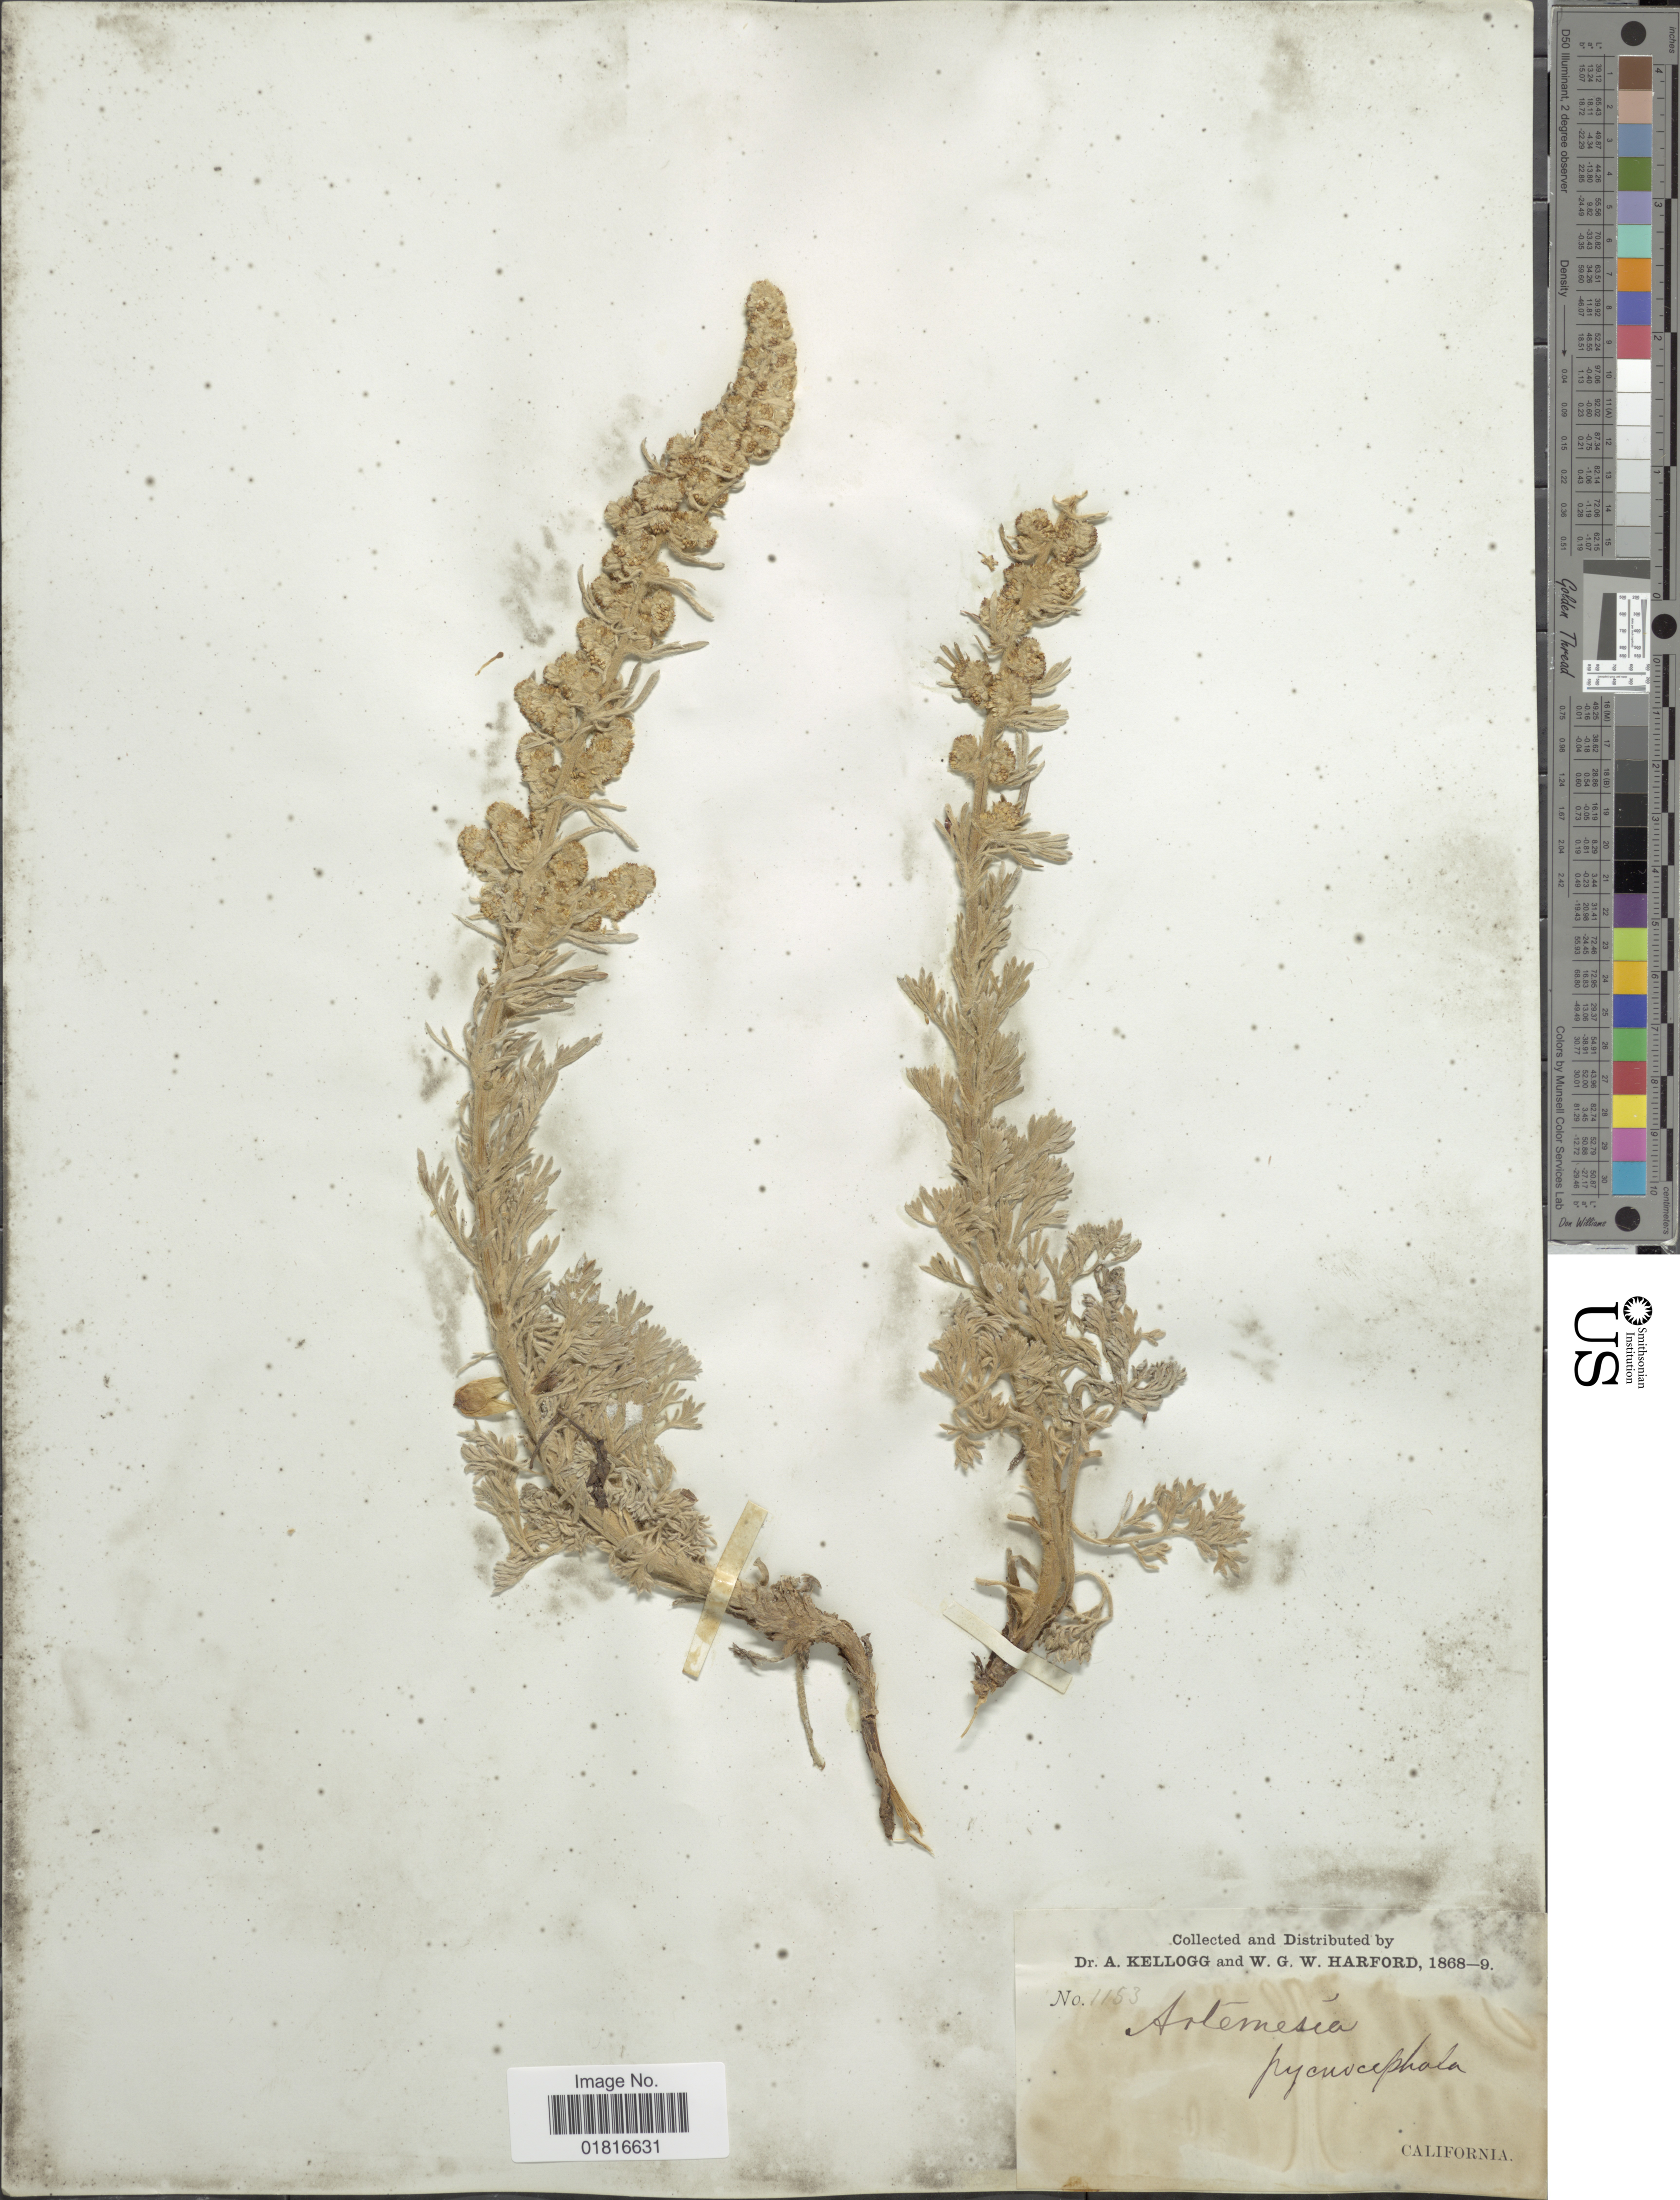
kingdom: Plantae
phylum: Tracheophyta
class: Magnoliopsida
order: Asterales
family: Asteraceae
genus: Artemisia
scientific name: Artemisia pycnocephala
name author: DC.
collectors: A. Kellog & W. G. W. Harford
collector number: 1153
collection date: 1868/1869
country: United States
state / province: California